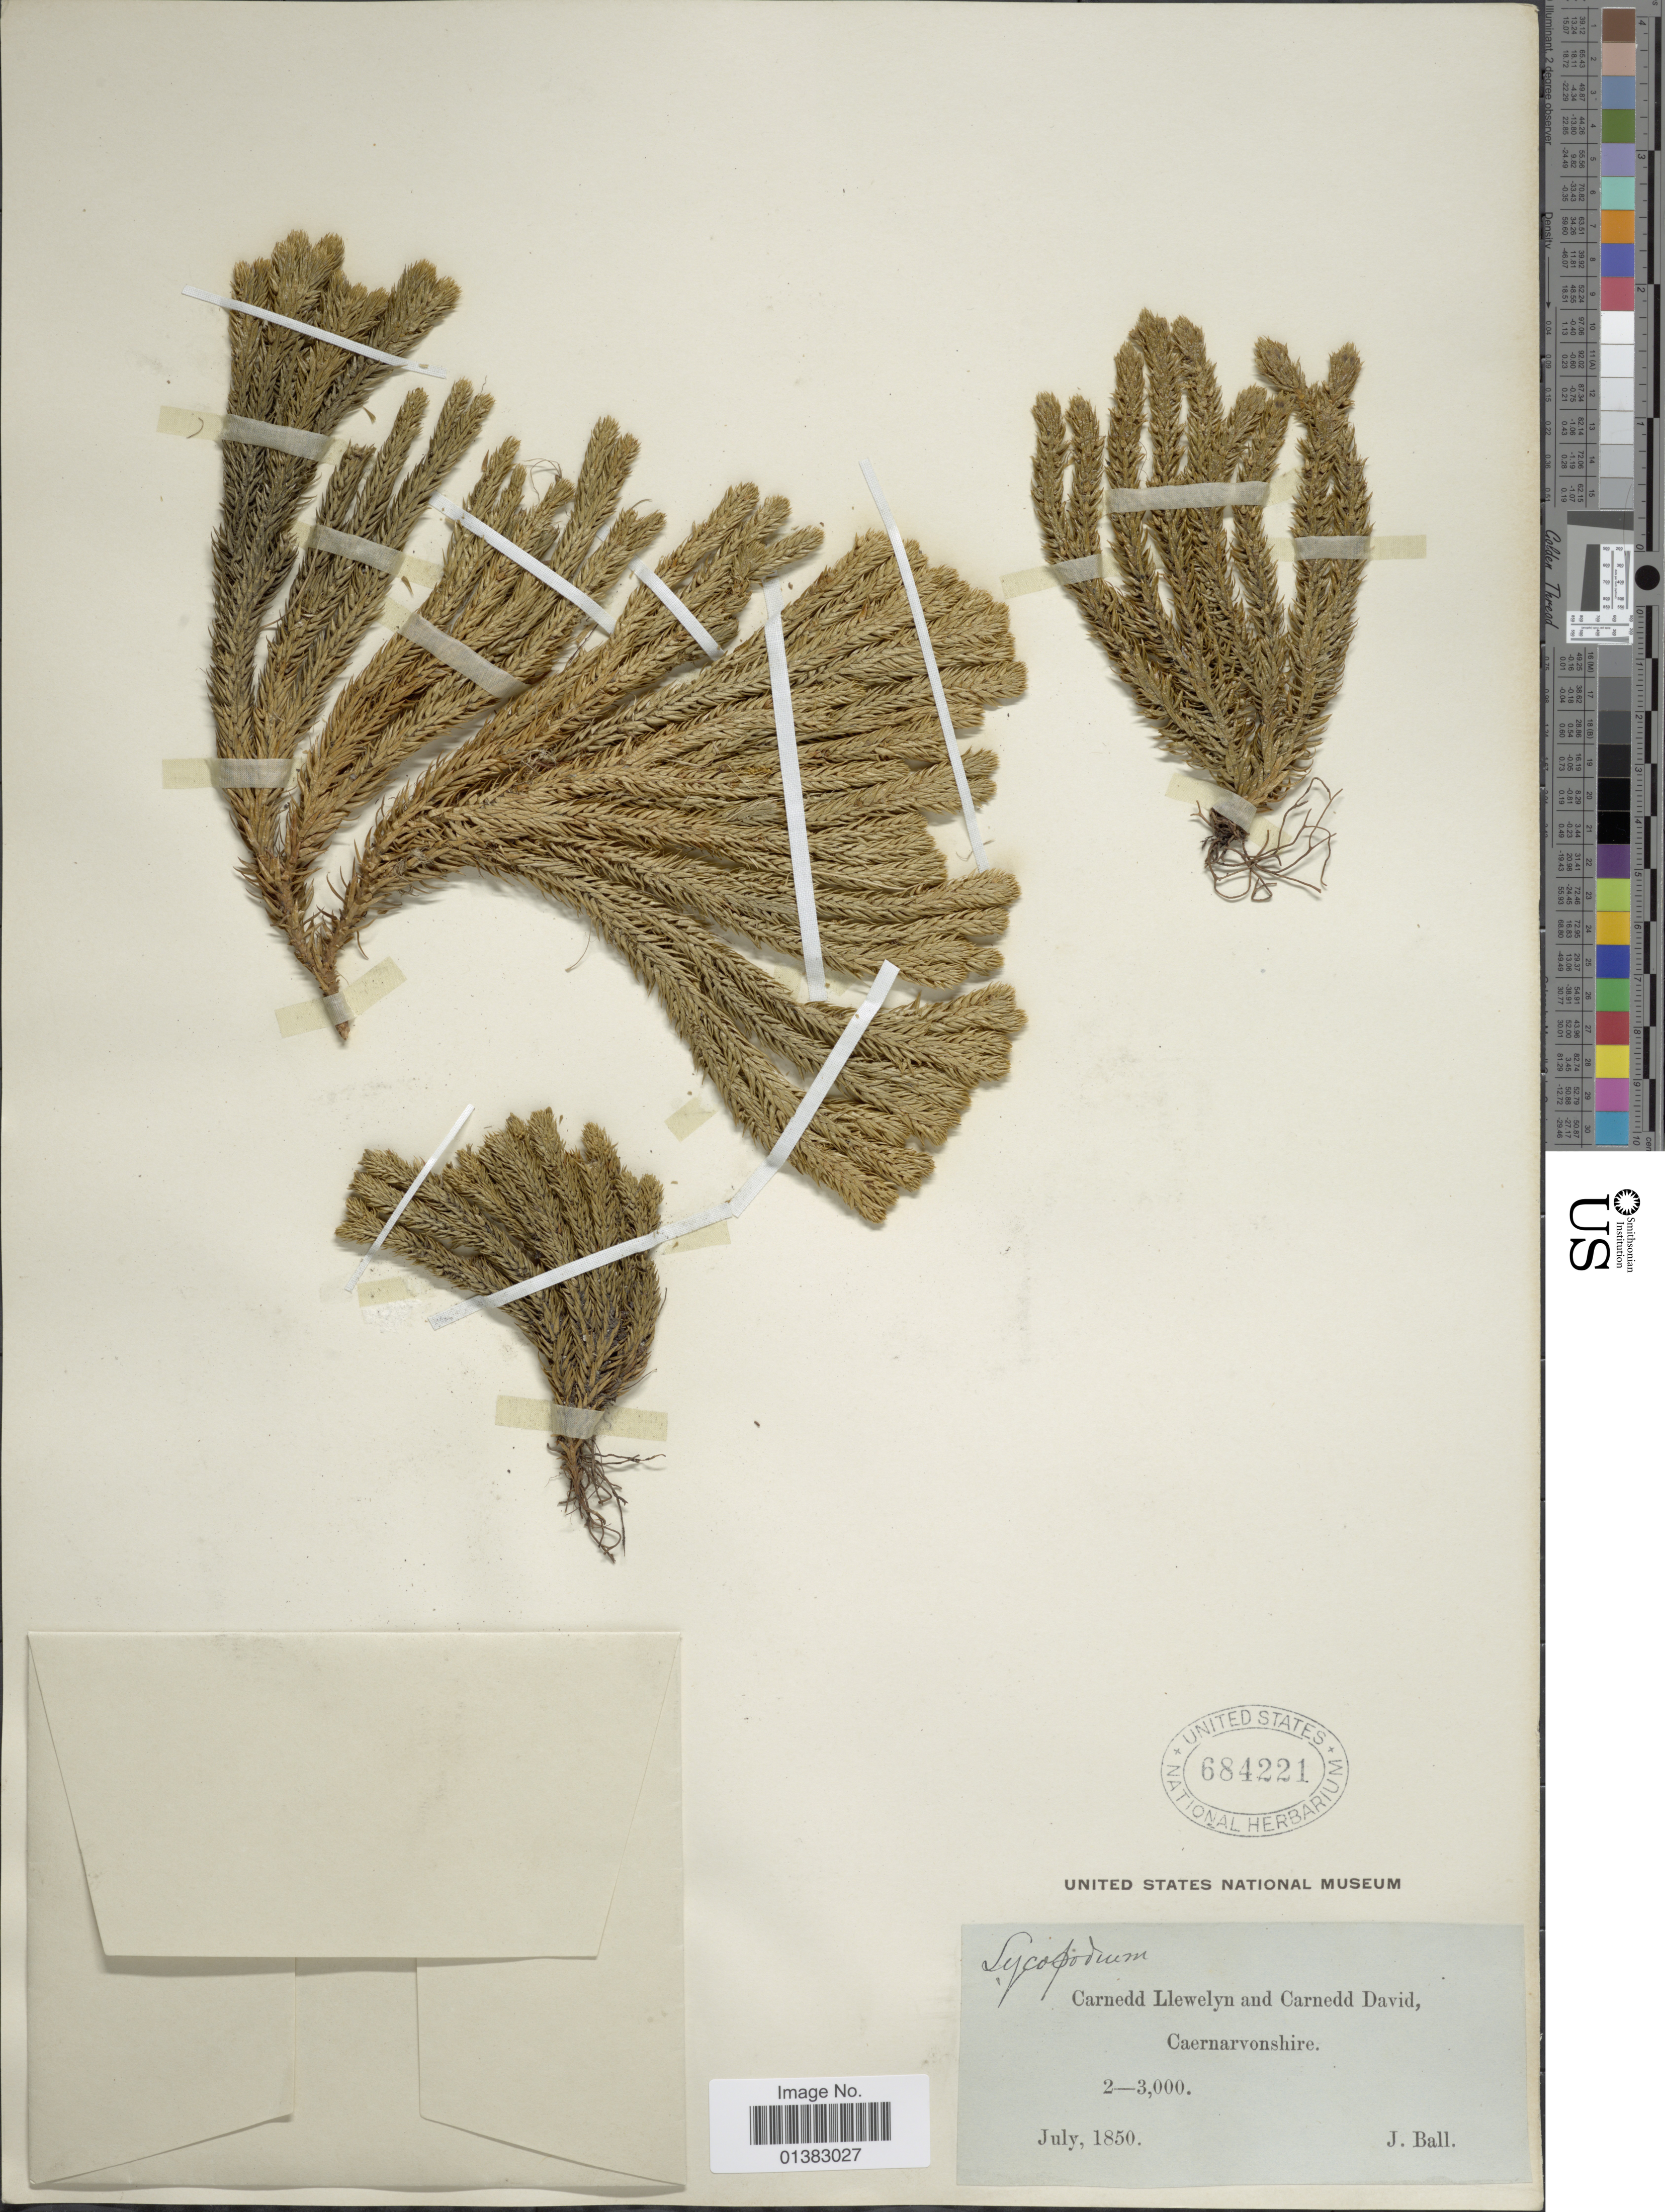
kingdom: Plantae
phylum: Tracheophyta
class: Lycopodiopsida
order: Lycopodiales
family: Lycopodiaceae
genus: Huperzia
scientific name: Huperzia selago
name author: (L.) Bernh. ex Schrank & Mart.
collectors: J. Ball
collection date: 1850-07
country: United Kingdom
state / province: Wales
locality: Caernarvonshire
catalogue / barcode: US 684221